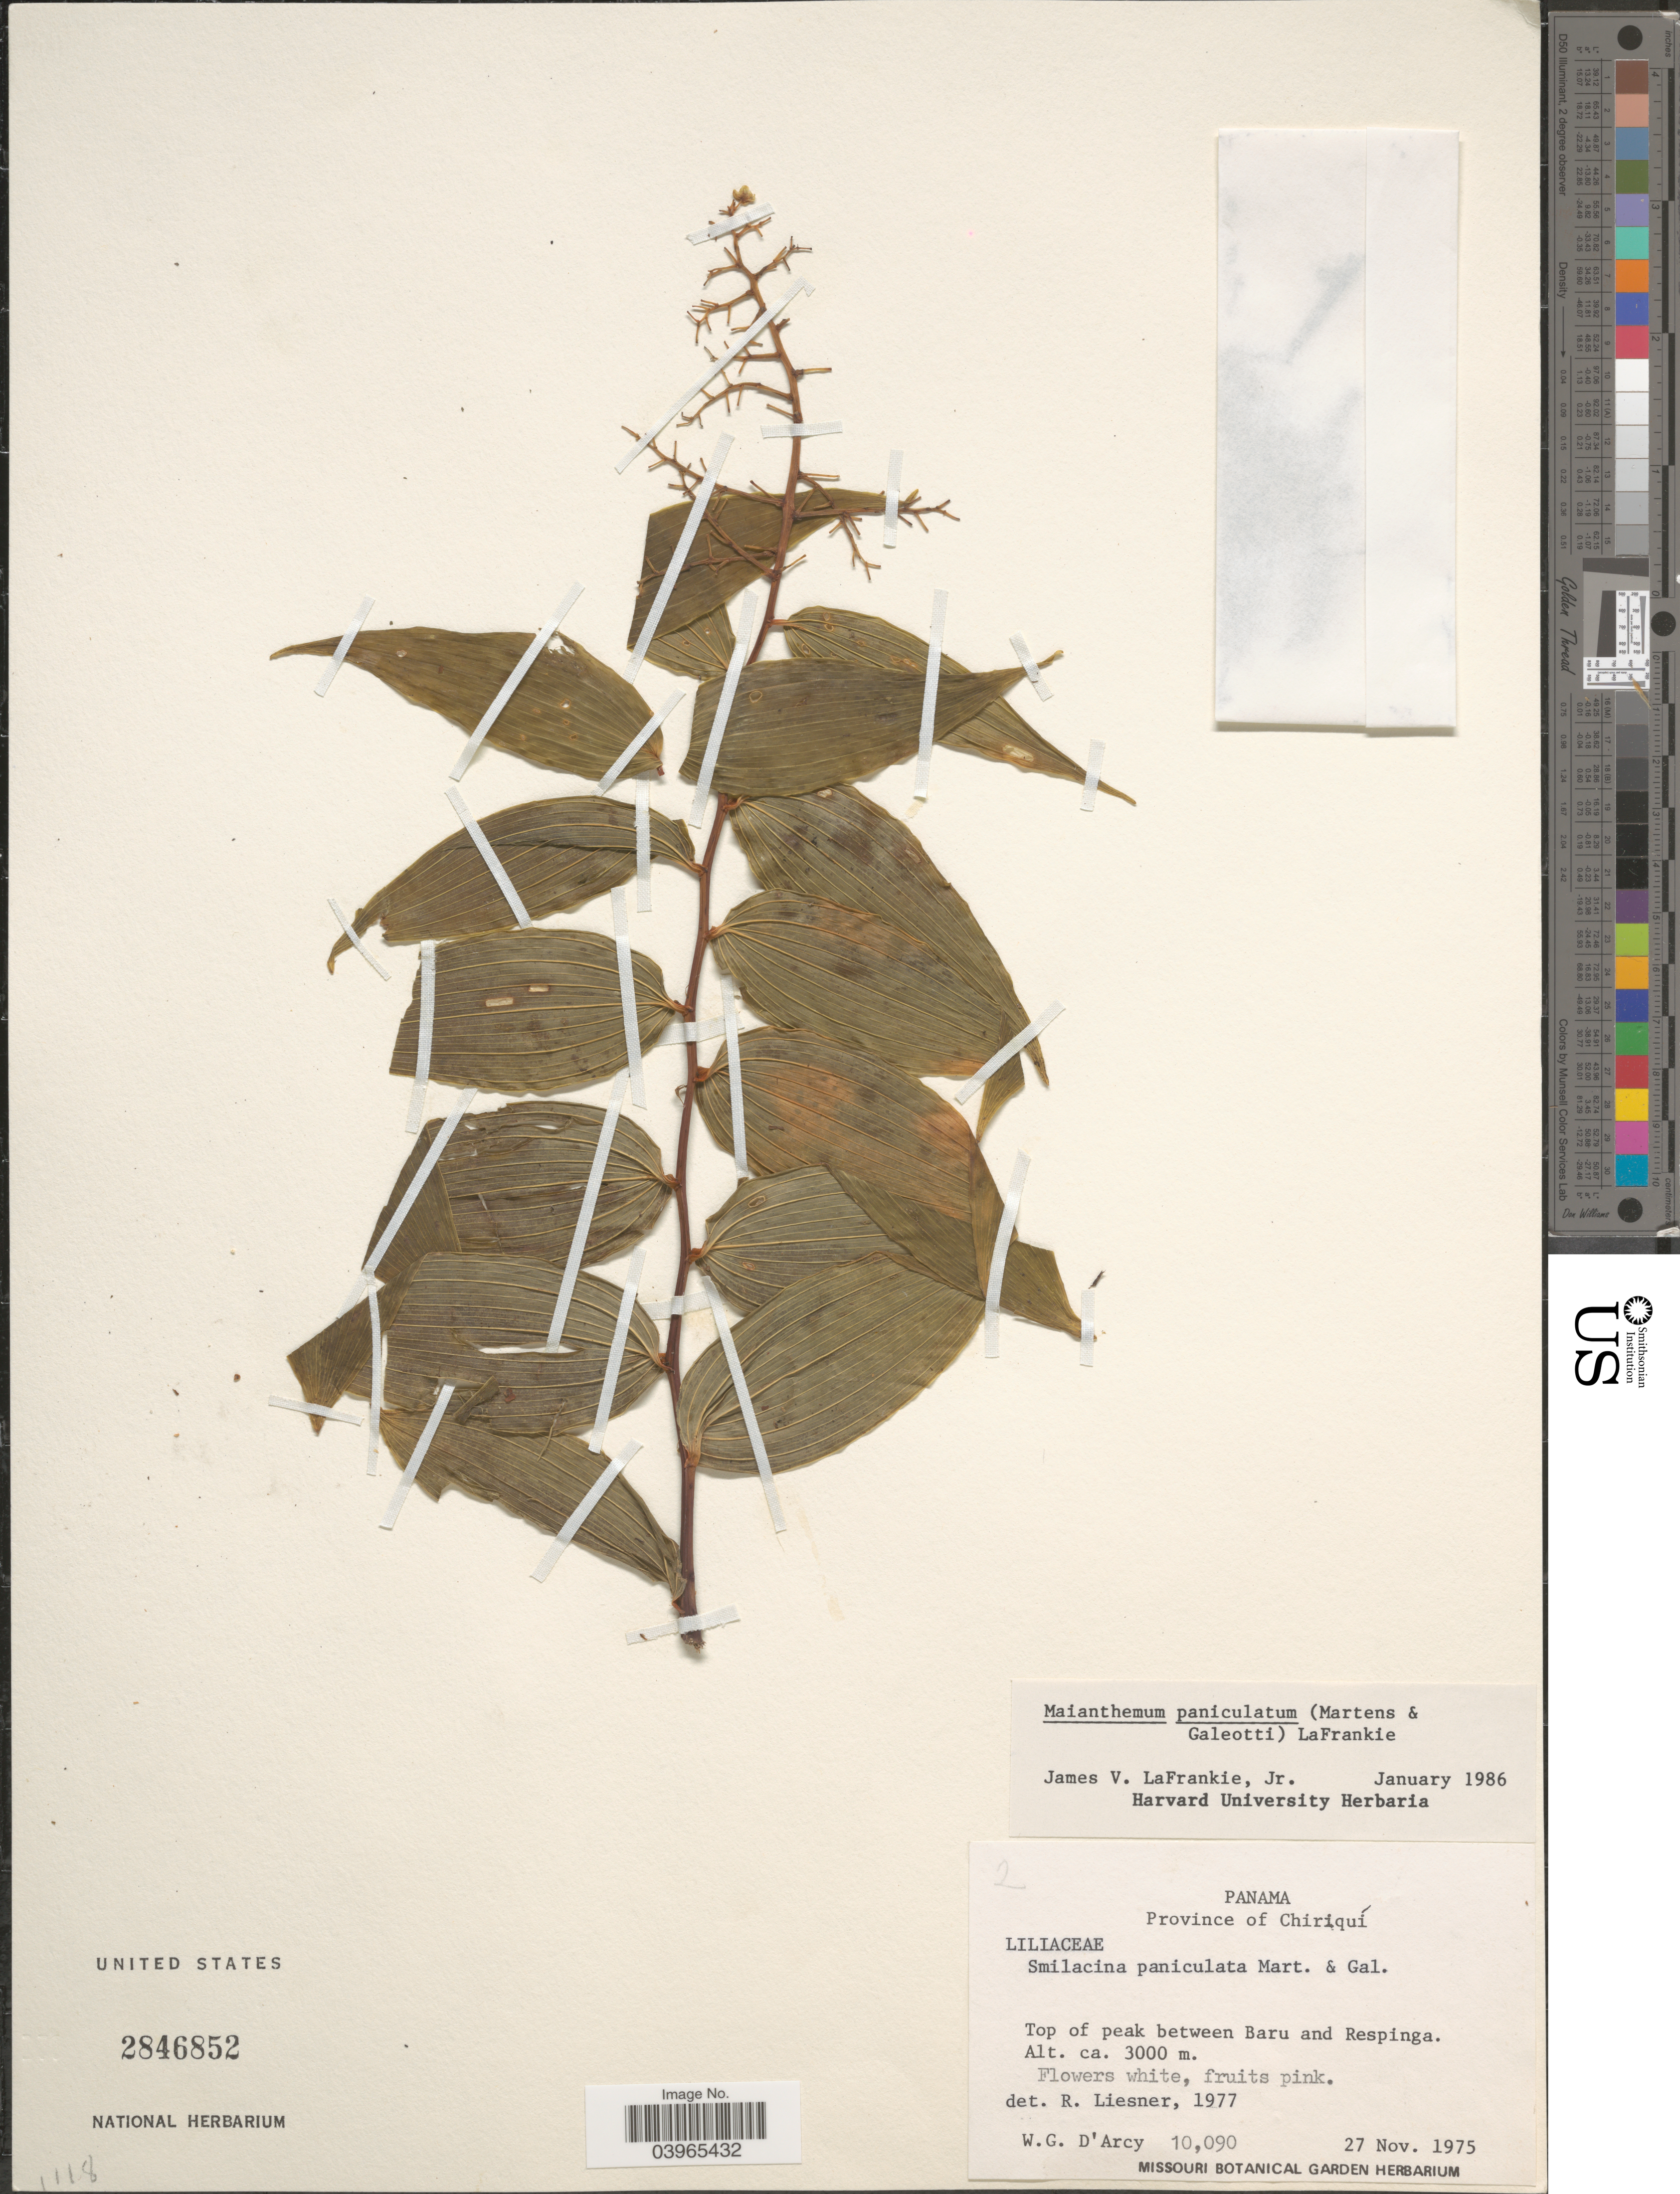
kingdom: Plantae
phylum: Tracheophyta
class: Liliopsida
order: Asparagales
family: Asparagaceae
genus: Maianthemum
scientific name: Maianthemum paniculatum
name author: (M. Martens & Galeotti) LaFrankie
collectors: W. G. D'Arcy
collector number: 10090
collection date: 1975-11-27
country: Panama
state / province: Chiriqui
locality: Top of peak between Baru and Respinga.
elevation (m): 3000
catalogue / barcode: US 2846852